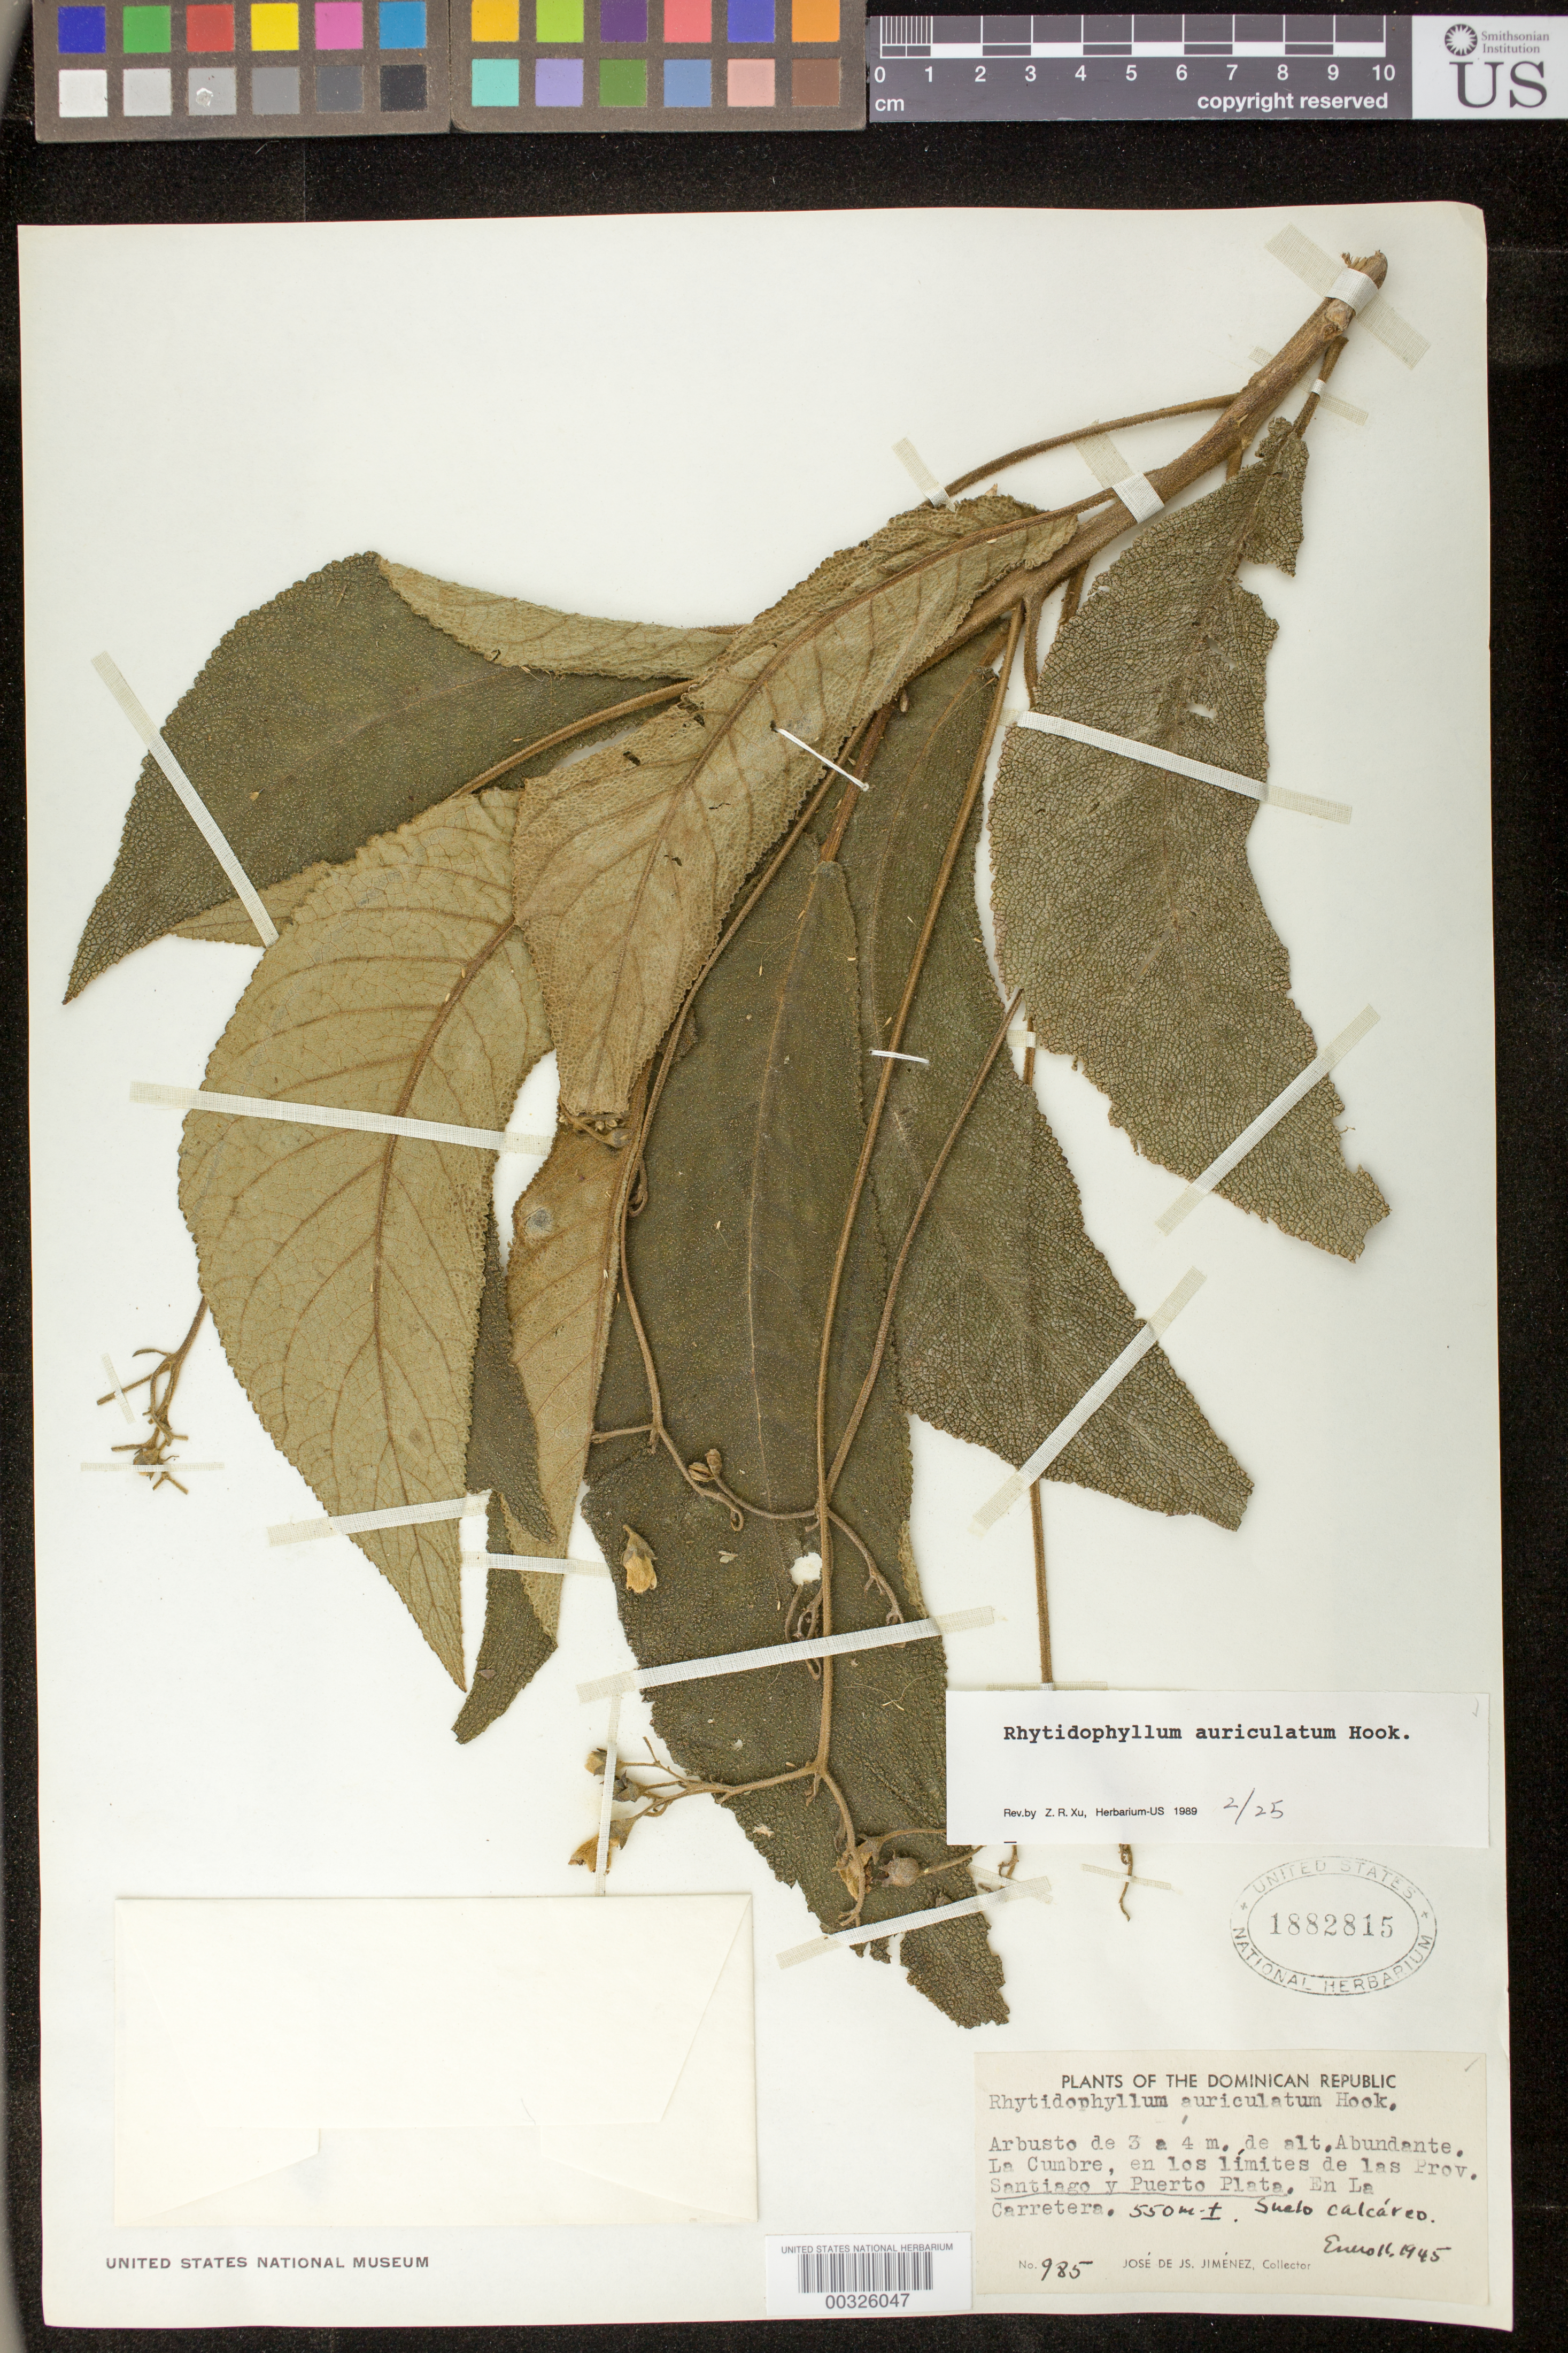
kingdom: Plantae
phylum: Tracheophyta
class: Magnoliopsida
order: Lamiales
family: Gesneriaceae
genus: Rhytidophyllum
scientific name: Rhytidophyllum auriculatum var. angustatum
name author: Urb.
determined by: Skog, Laurence E.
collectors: J. J. Jiménez Almonte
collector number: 985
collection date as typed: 11 Jan 1945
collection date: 1945-01-11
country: Dominican Republic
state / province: Santiago/Puerto Plata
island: Hispaniola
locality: La Cumbre, en los limites de las Prov. Santiago y Puerto Plata, en la Carretera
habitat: Suelo calcáreo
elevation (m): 550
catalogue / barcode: US 1882815